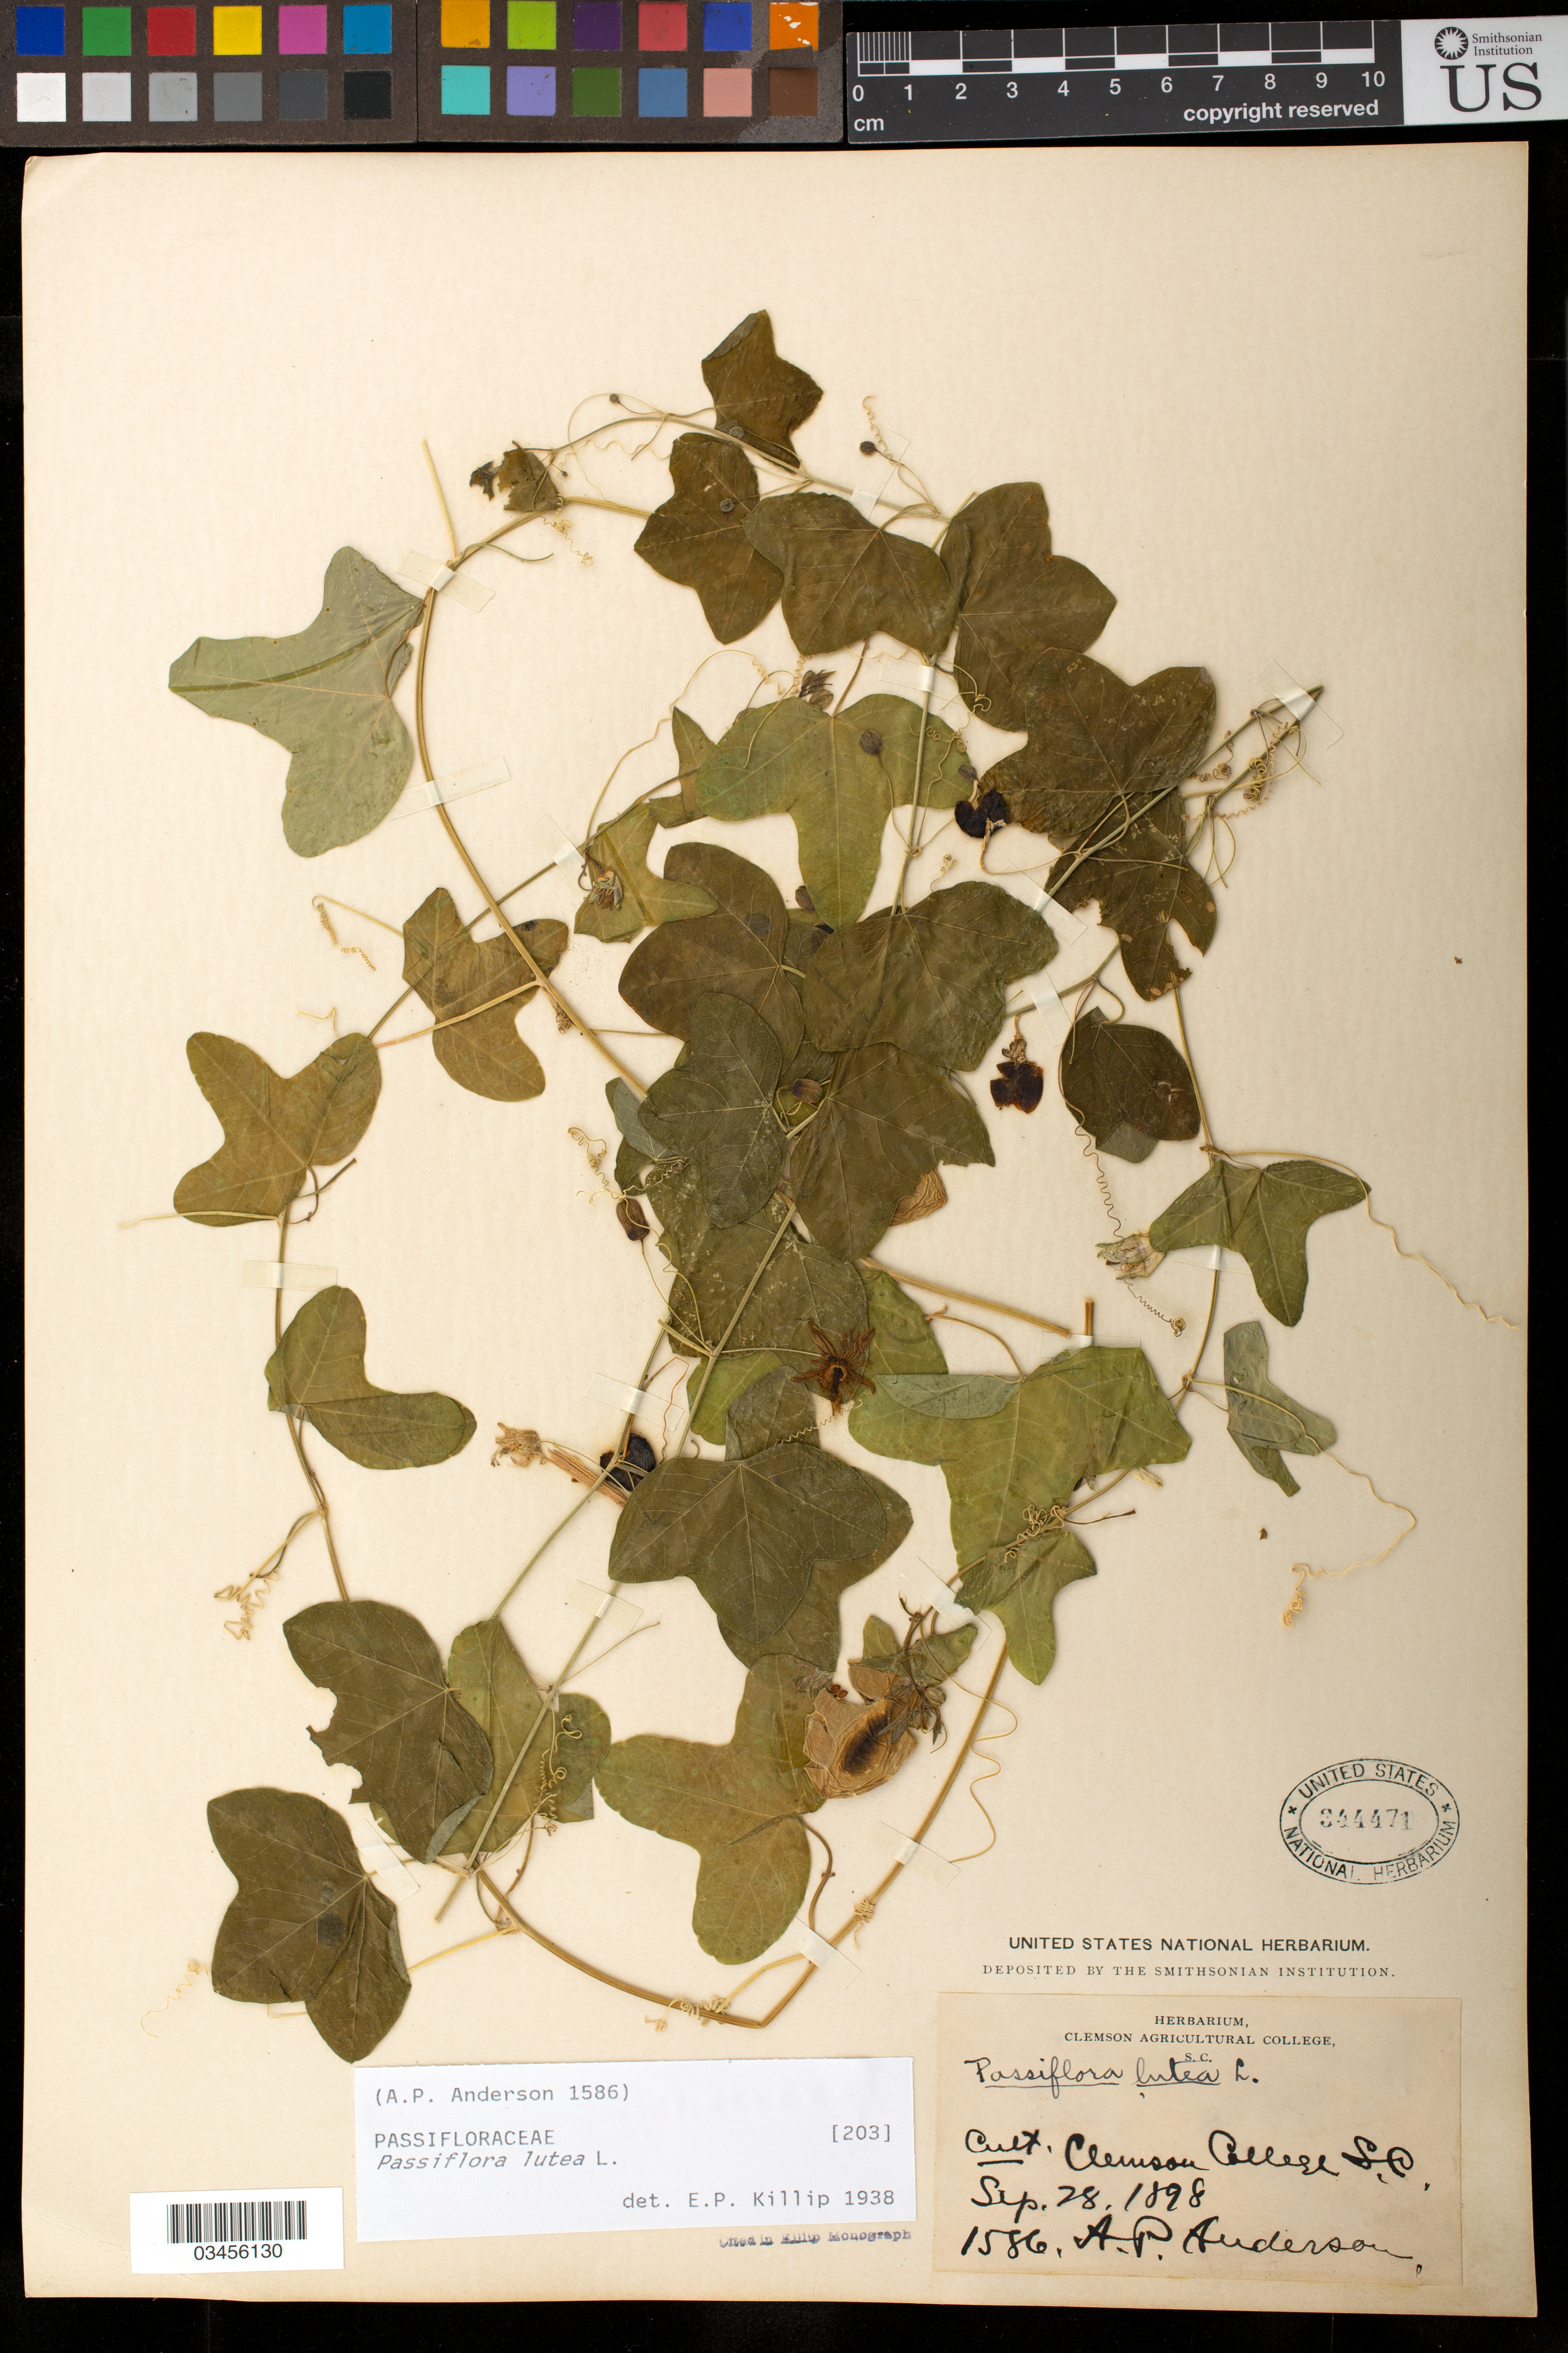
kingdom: Plantae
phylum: Tracheophyta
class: Magnoliopsida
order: Malpighiales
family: Passifloraceae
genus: Passiflora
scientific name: Passiflora lutea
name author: L.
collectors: A. P. Anderson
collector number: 1586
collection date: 1898-09-28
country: United States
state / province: South Carolina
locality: Clemson College.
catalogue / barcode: US 344471